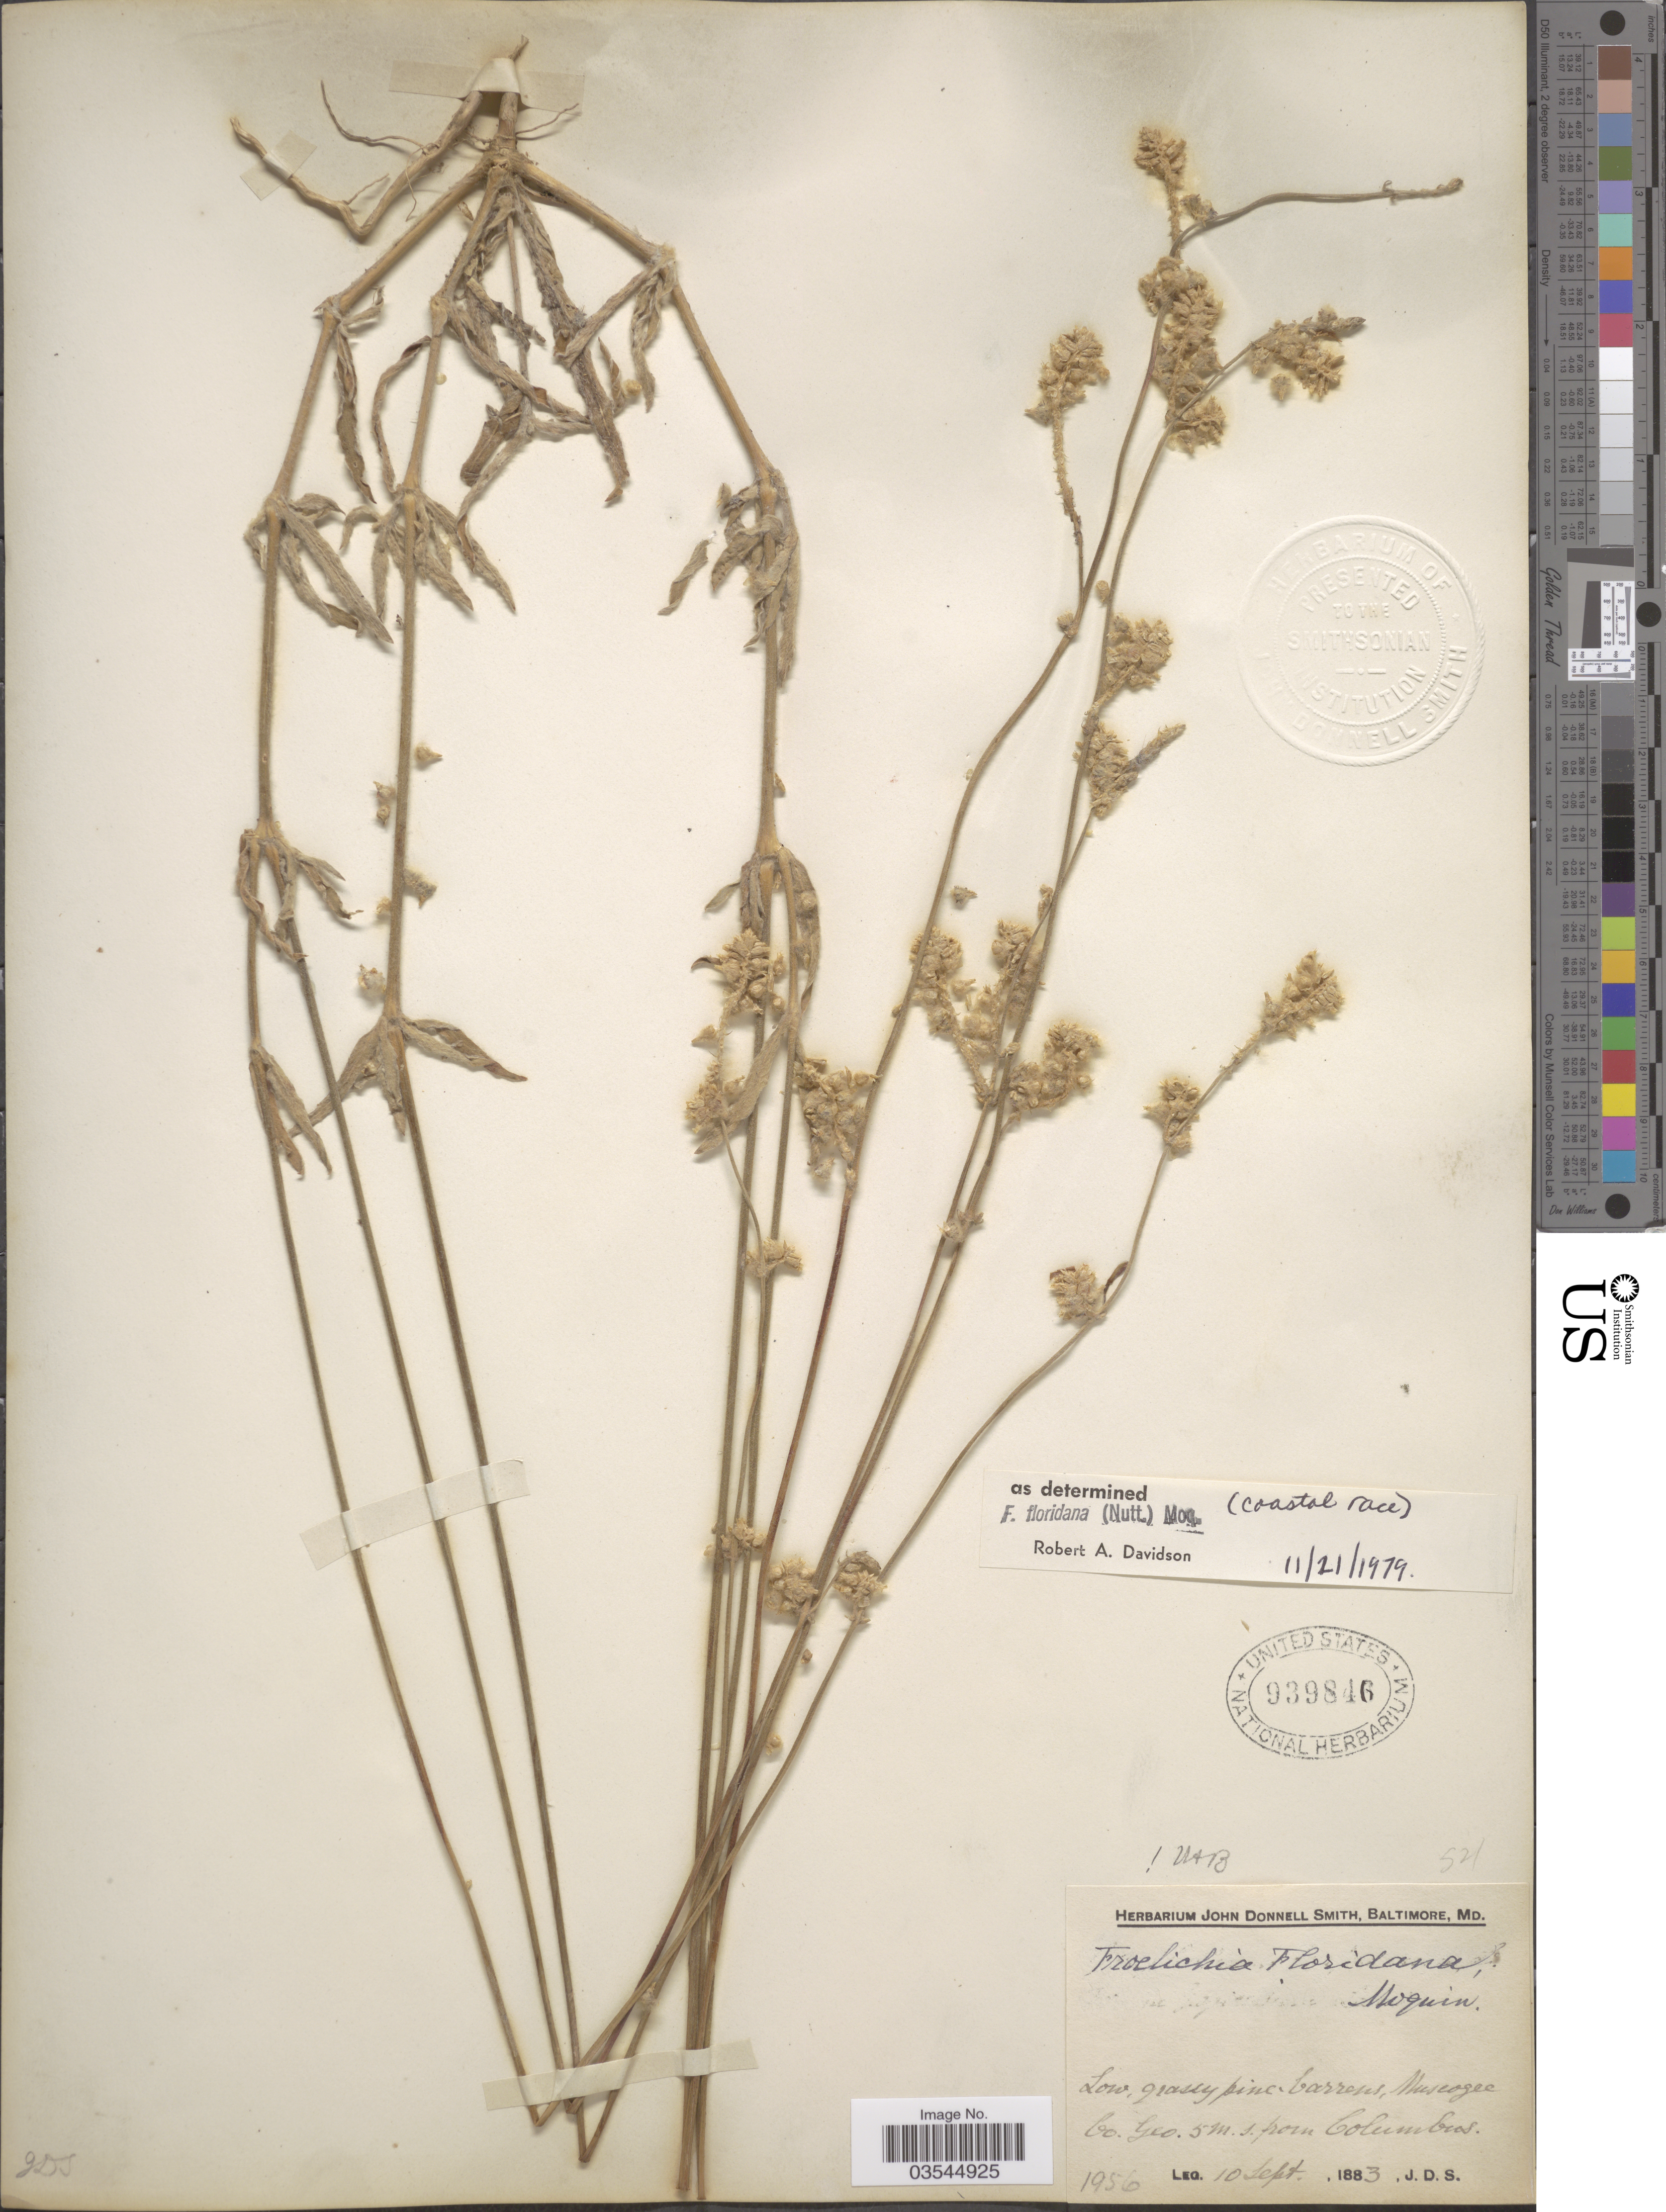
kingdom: Plantae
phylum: Tracheophyta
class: Magnoliopsida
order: Caryophyllales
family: Amaranthaceae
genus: Froelichia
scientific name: Froelichia floridana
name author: (Nutt.) Moq.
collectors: J. Donnell Smith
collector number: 1956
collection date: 1883-09-10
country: United States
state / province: Georgia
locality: Muscogee Co. Geo. 5m. s. from Columbus.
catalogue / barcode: US 939846